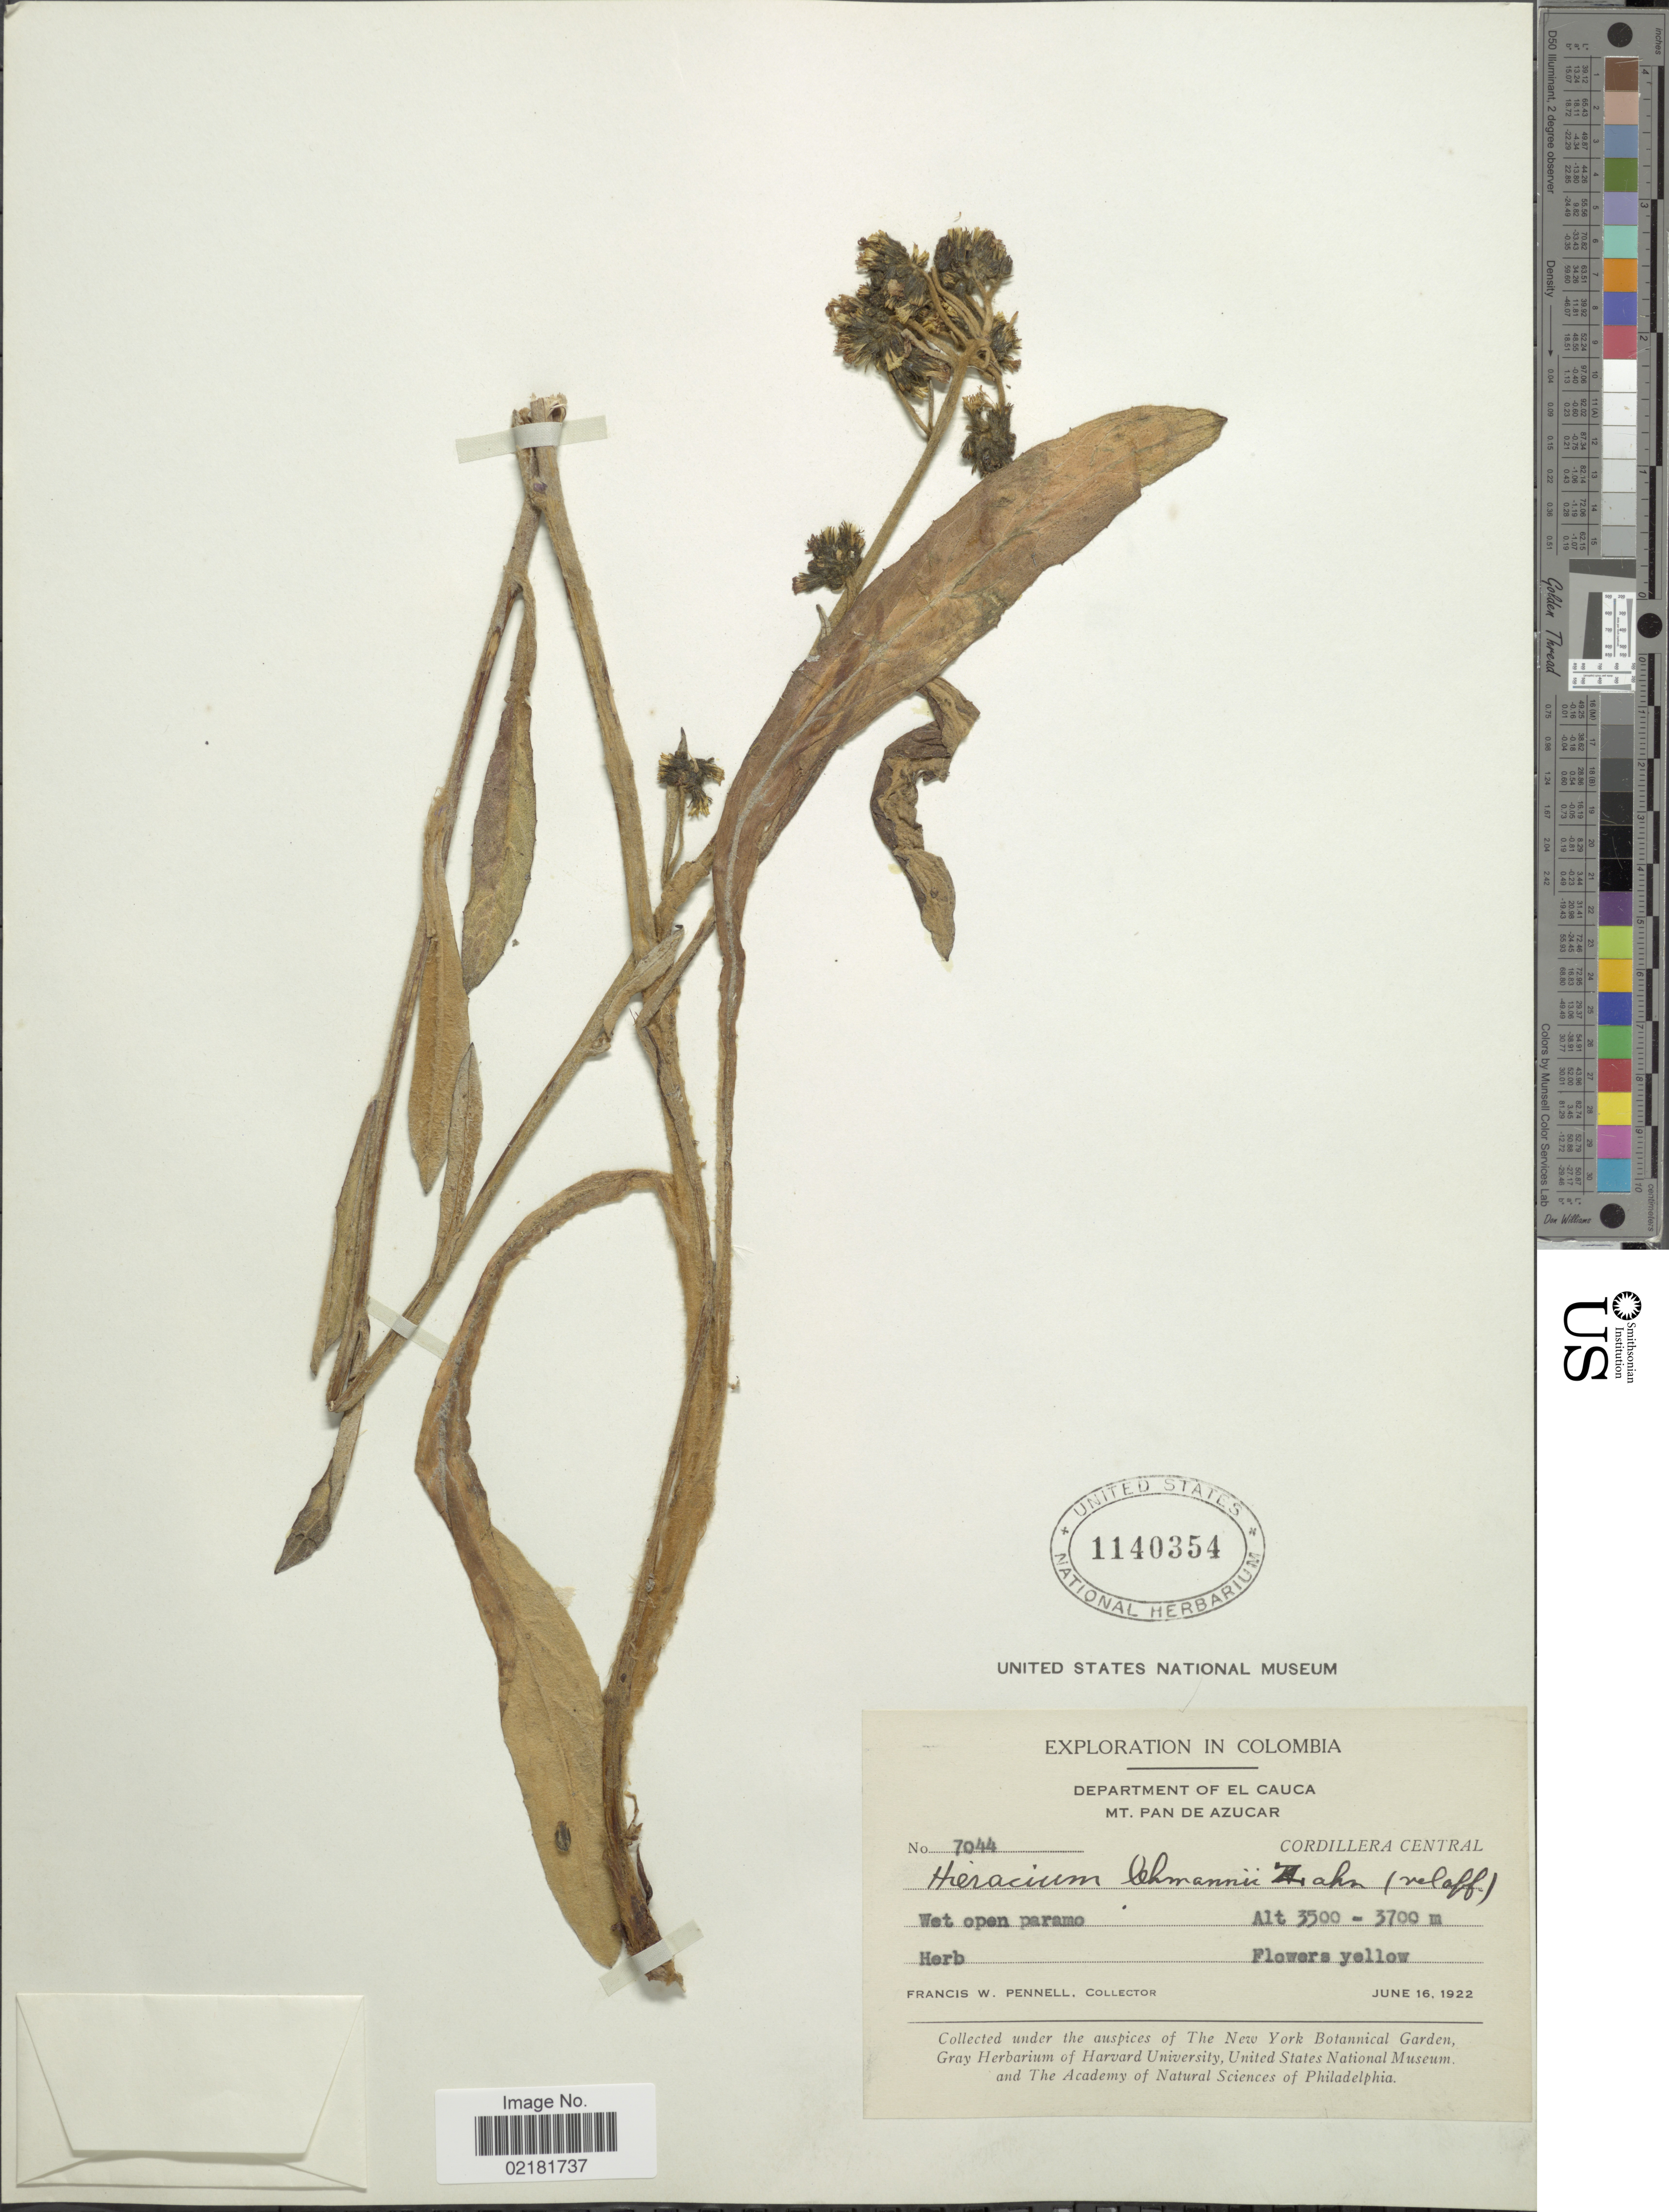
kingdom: Plantae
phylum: Tracheophyta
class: Magnoliopsida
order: Asterales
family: Asteraceae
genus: Hieracium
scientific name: Hieracium lehmannii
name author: Zahn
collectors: F. W. Pennell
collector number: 7044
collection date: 1922-06-16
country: Colombia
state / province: Cauca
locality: El Cauca, Mt. Pan de Azucar, Cordillera Central.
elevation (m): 3500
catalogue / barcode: US 1140354